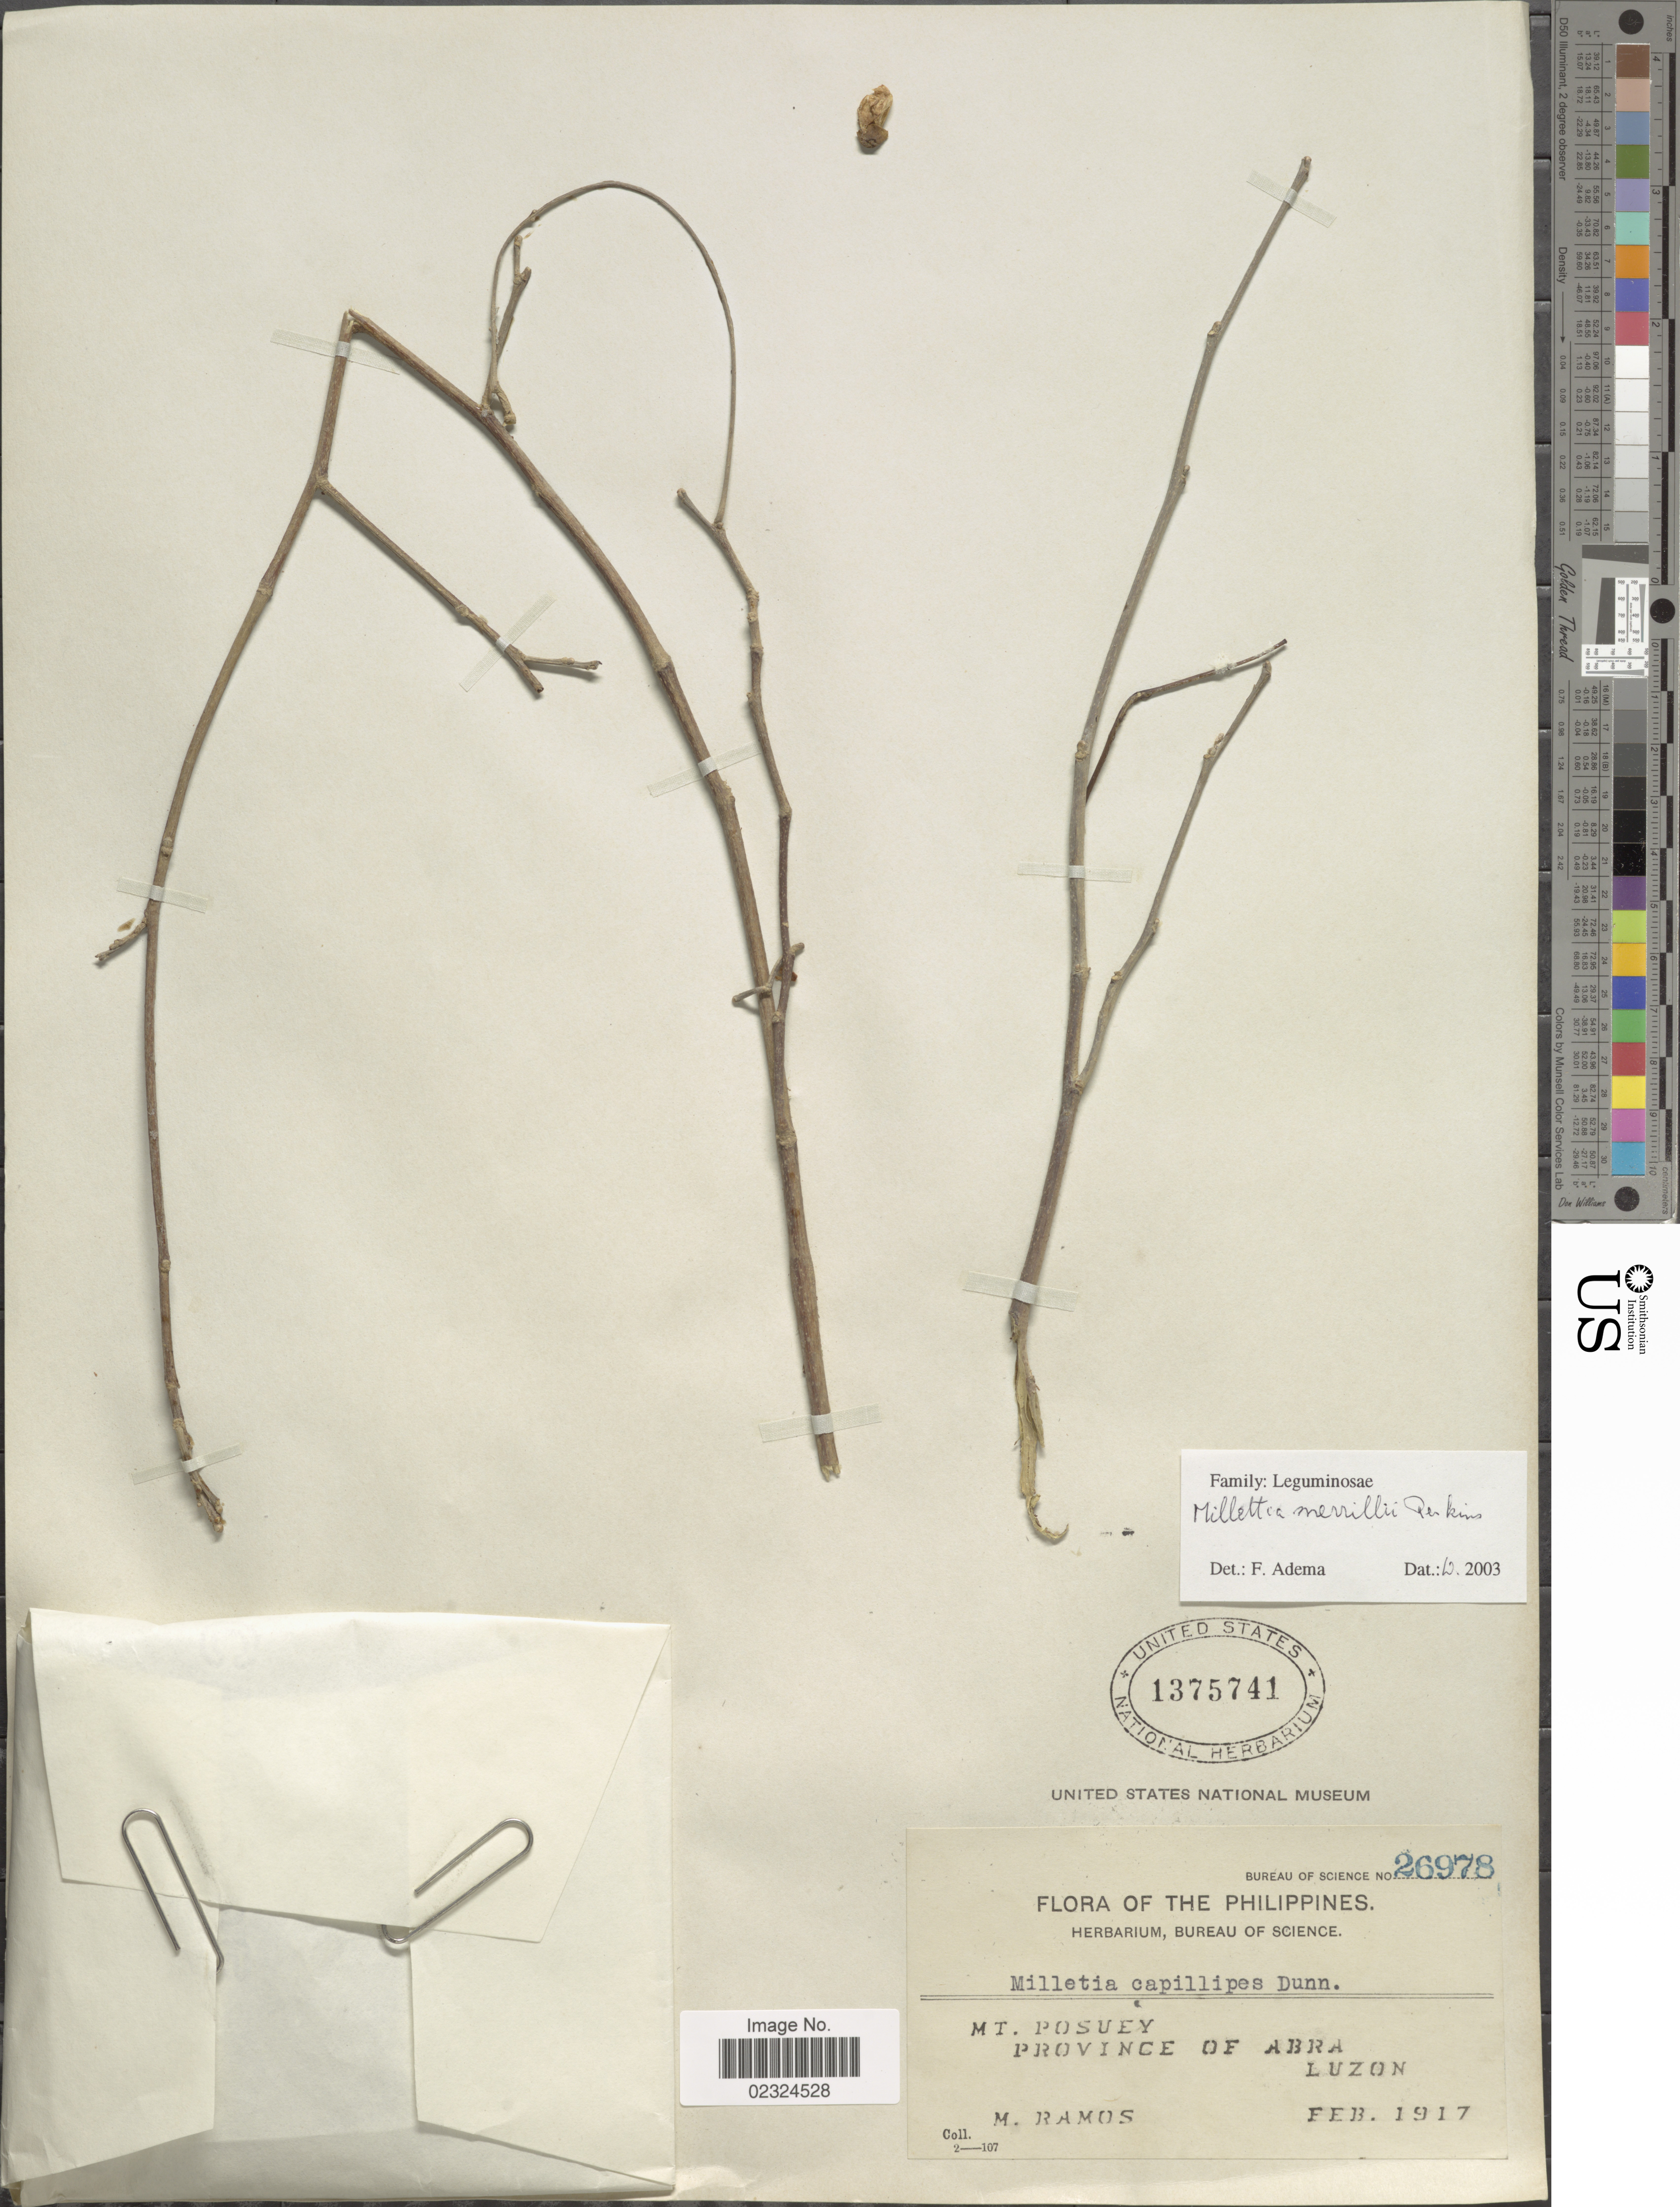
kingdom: Plantae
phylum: Tracheophyta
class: Magnoliopsida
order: Fabales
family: Fabaceae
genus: Millettia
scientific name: Millettia merrillii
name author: Perkins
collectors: M. Ramos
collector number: Bureau of Science 26978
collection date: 1917-02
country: Philippines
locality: Mt. Posuey. Province of Abra. Luzon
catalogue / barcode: US 1375741